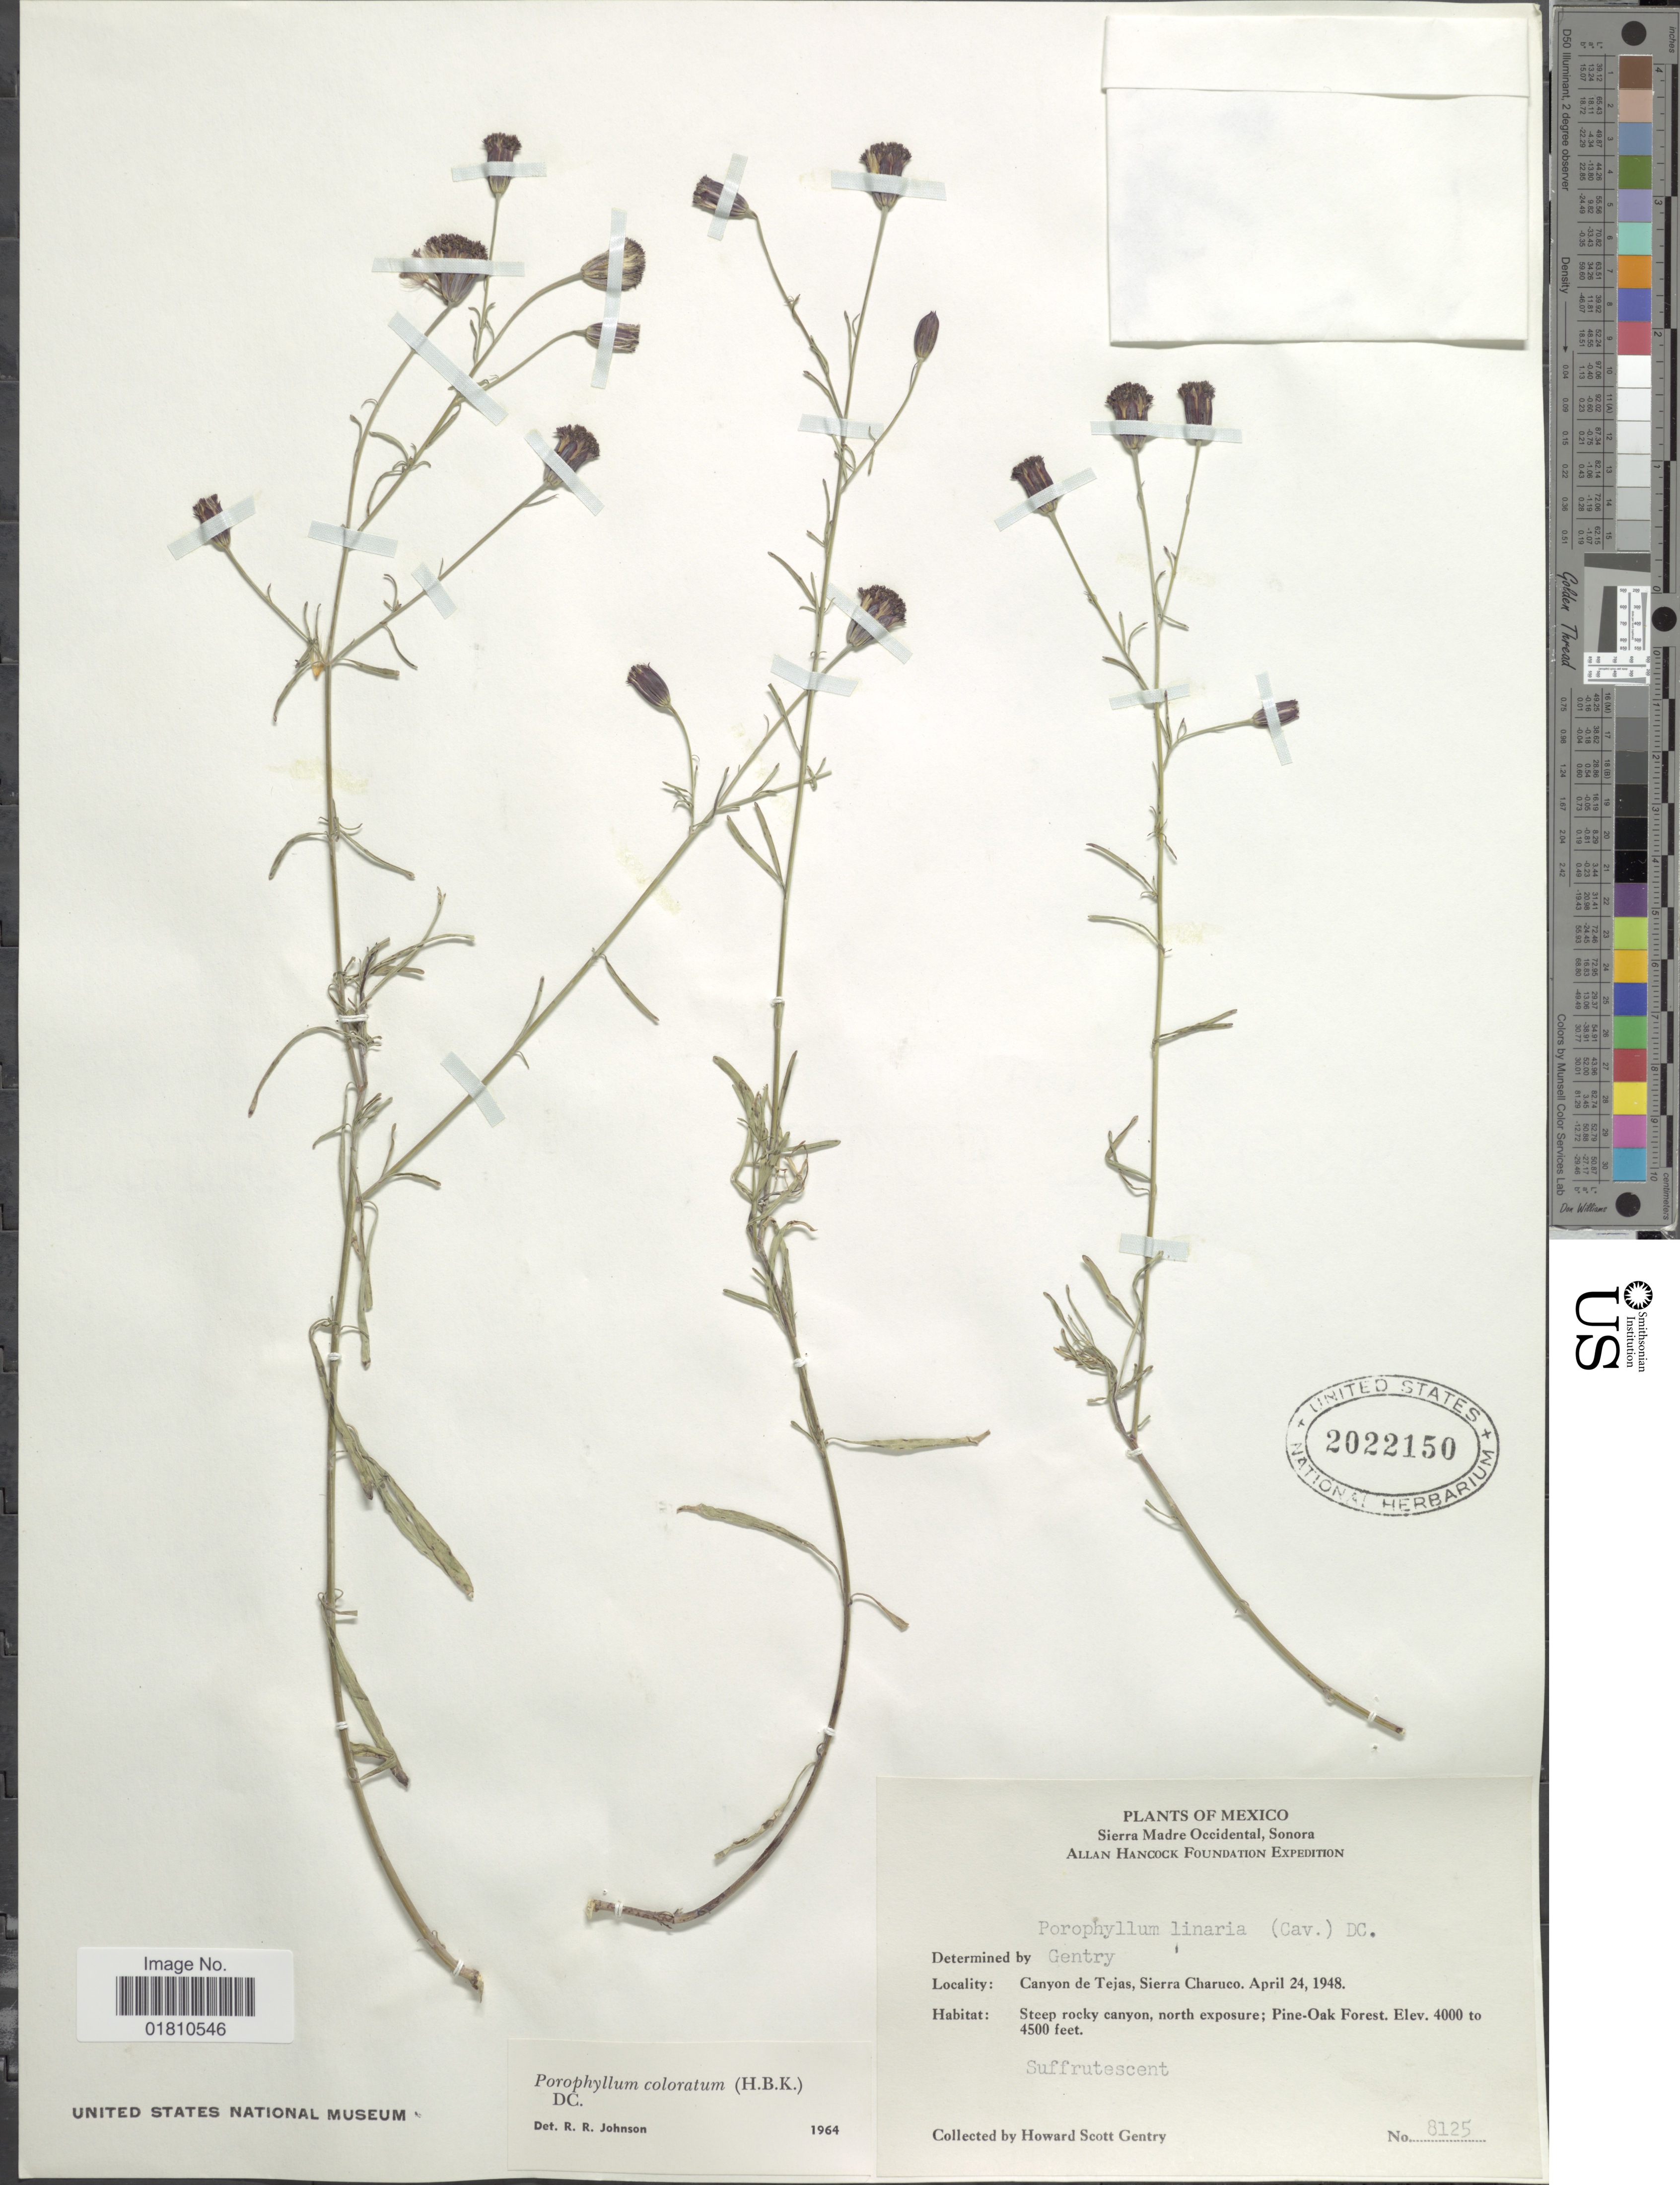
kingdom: Plantae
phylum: Tracheophyta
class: Magnoliopsida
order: Asterales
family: Asteraceae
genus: Porophyllum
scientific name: Porophyllum coloratum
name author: (Kunth) DC.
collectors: H. S. Gentry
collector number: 8125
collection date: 1948-04-24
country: Mexico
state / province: Sonora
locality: Sierra Madre Occidental, Canyon de Tejas, Sierra Charuco, steep rocky canyon, north exposure; Pine-Oak Forest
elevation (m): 1372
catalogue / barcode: US 2022150